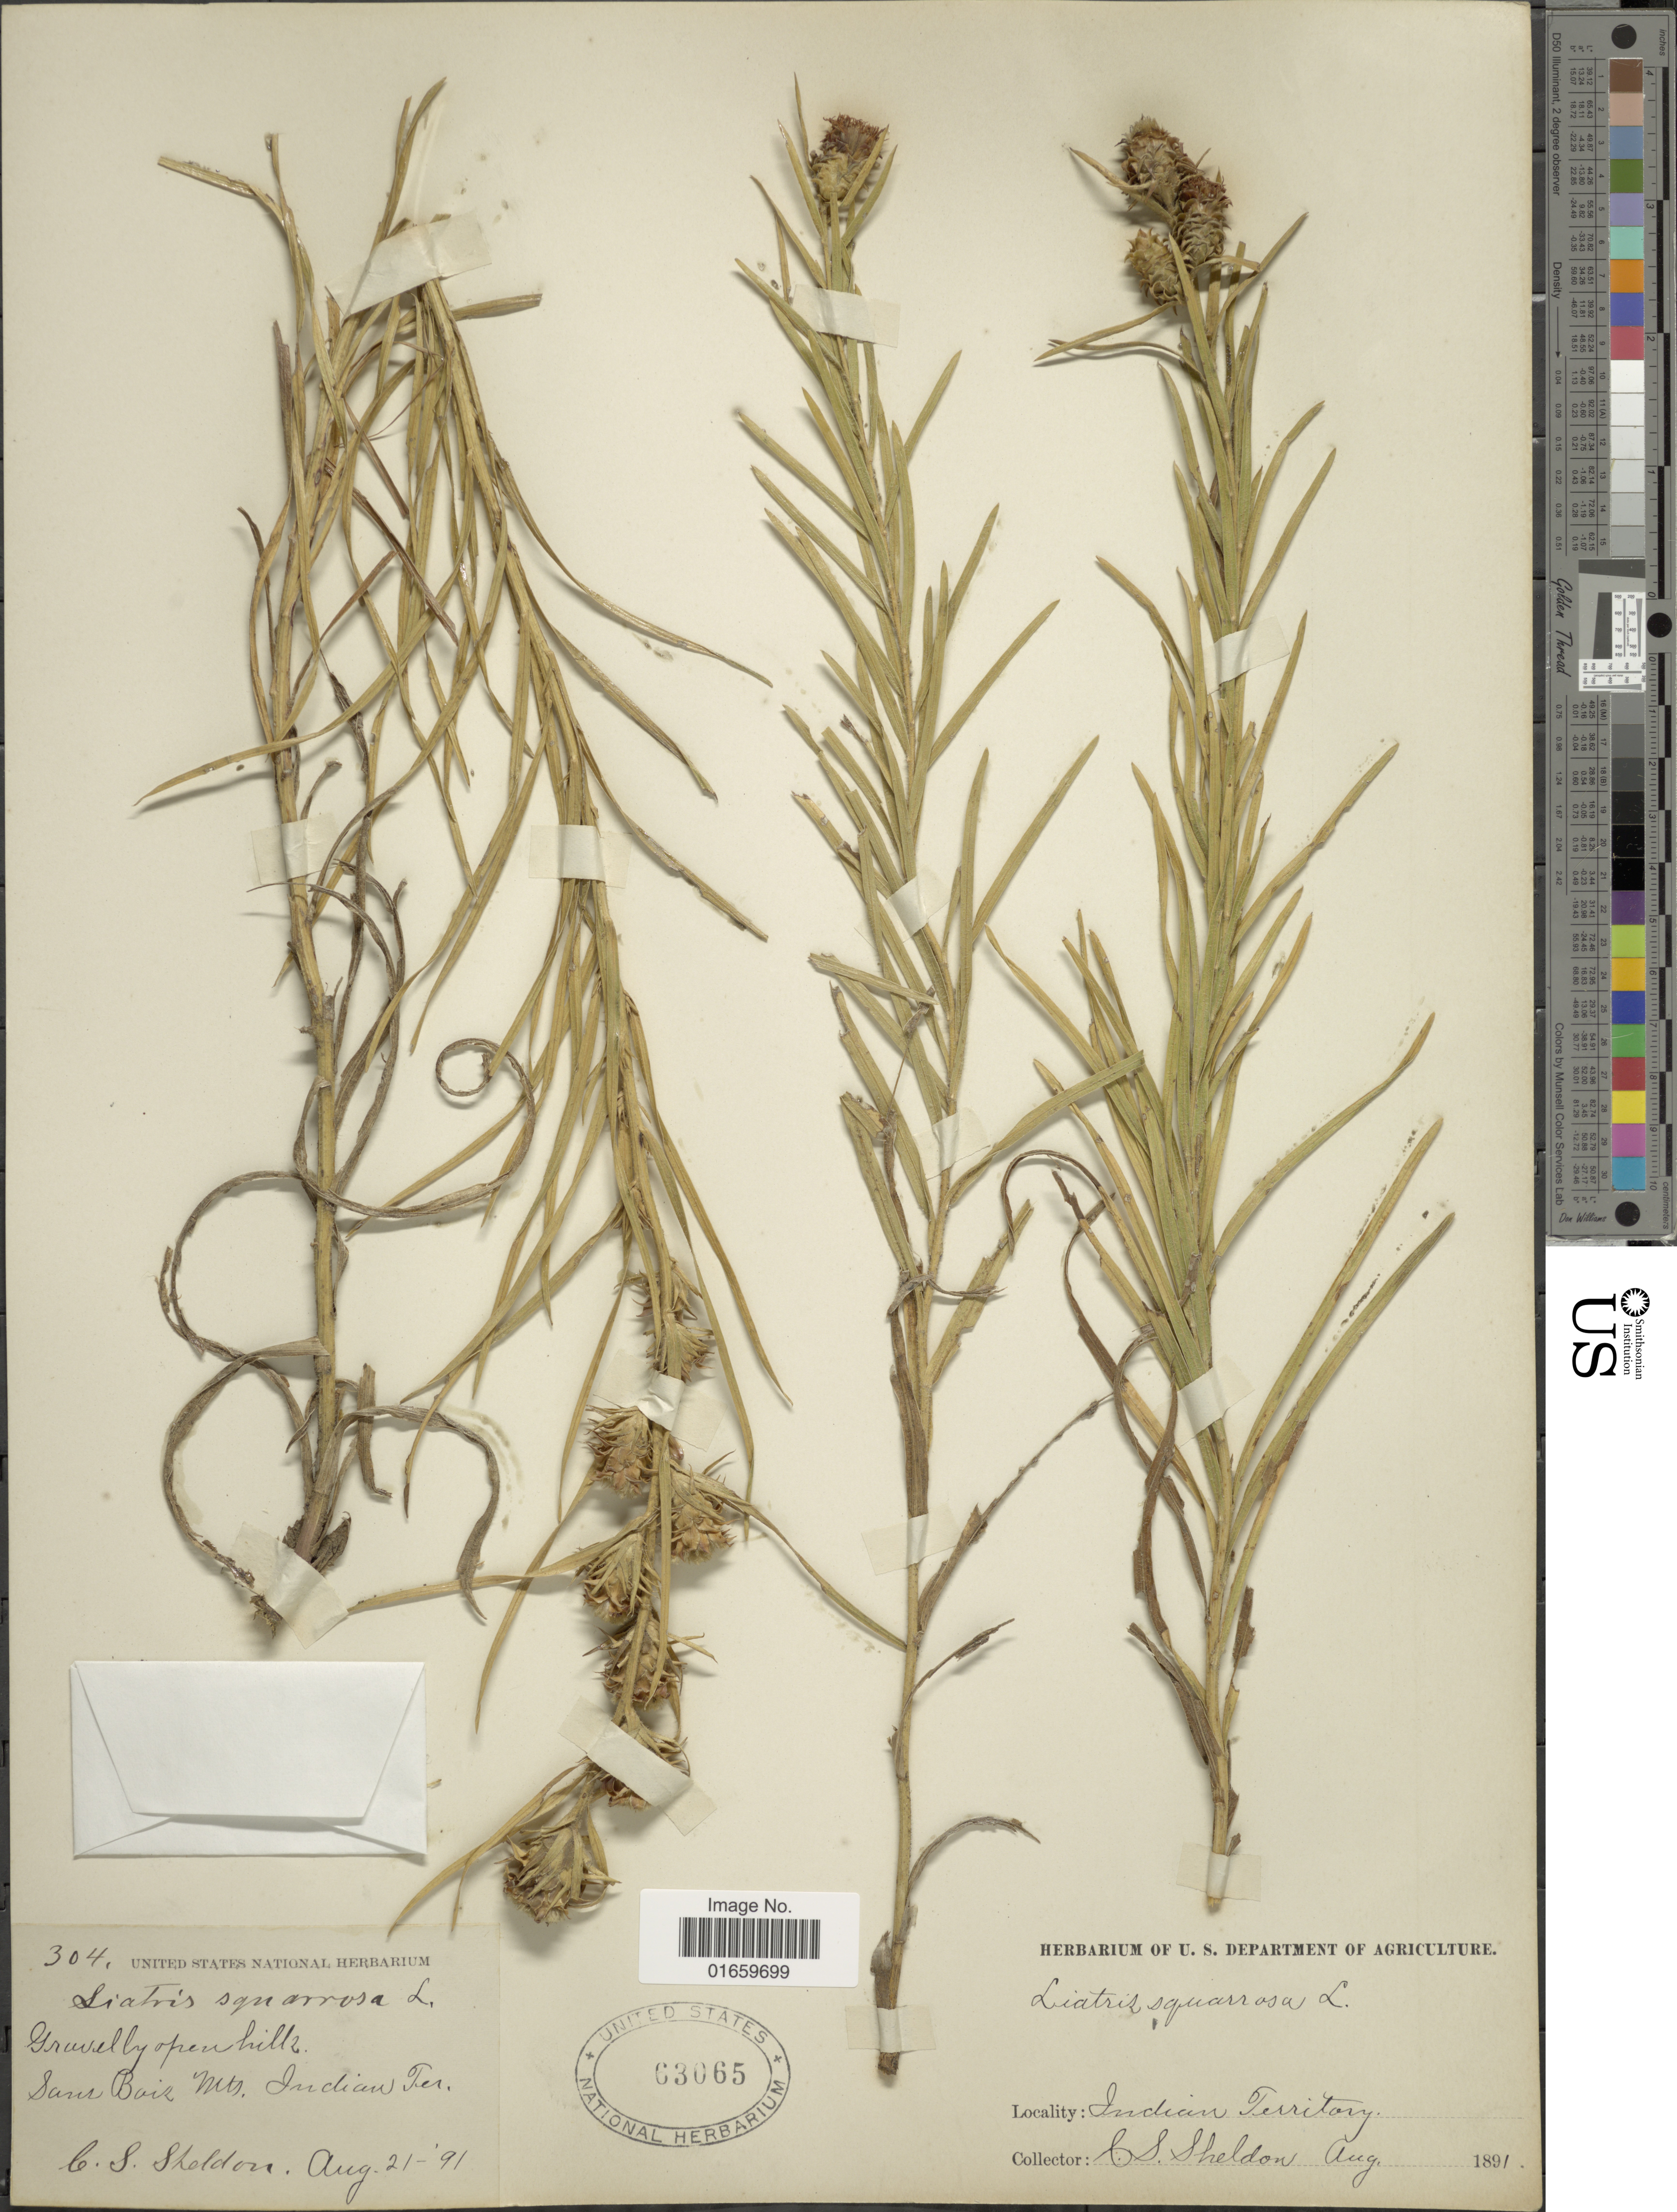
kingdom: Plantae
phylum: Tracheophyta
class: Magnoliopsida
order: Asterales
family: Asteraceae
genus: Liatris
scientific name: Liatris squarrosa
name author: (L.) Michx.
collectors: C. S. Sheldon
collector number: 304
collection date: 1891-08-21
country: United States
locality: Sams Baiz Mts, Indian Ter.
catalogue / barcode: US 63065